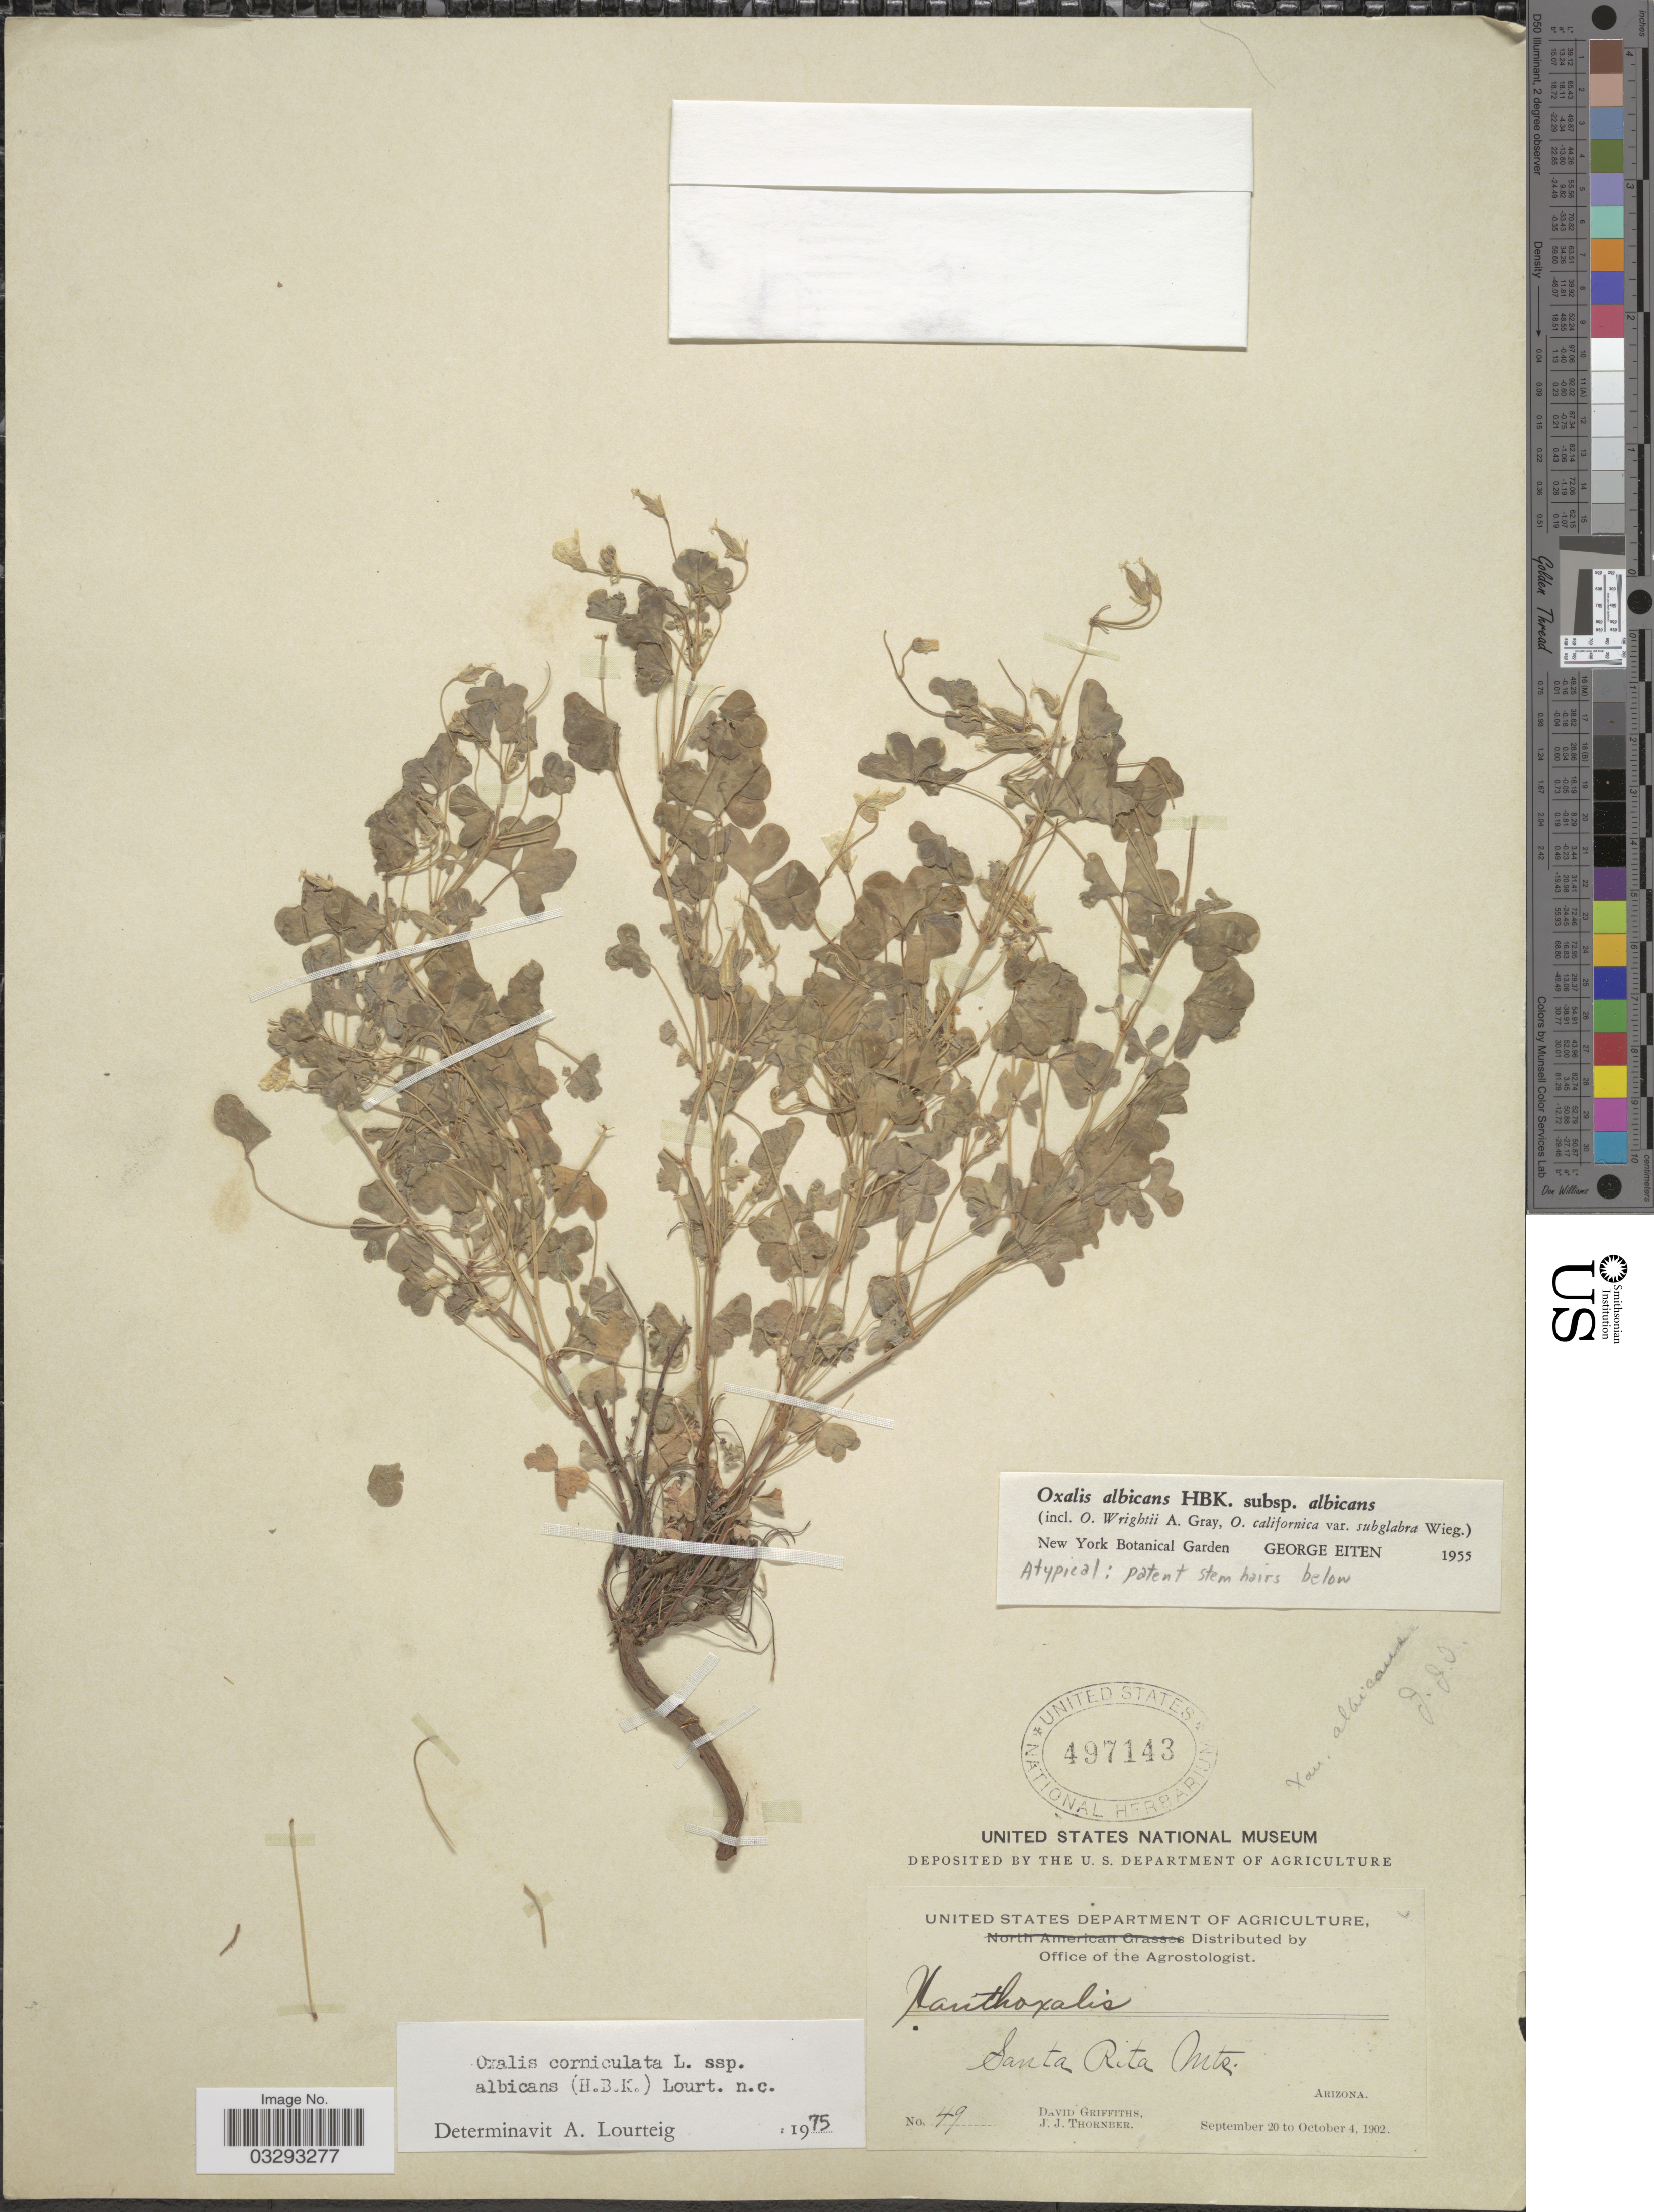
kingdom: Plantae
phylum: Tracheophyta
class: Magnoliopsida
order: Oxalidales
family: Oxalidaceae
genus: Oxalis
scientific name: Oxalis corniculata subsp. albicans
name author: (Kunth) Lourteig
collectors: D. Griffiths & J. Thornber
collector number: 49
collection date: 1902-09-20/1902-10-04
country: United States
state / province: Arizona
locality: Santa Rita Mts.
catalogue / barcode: US 497143